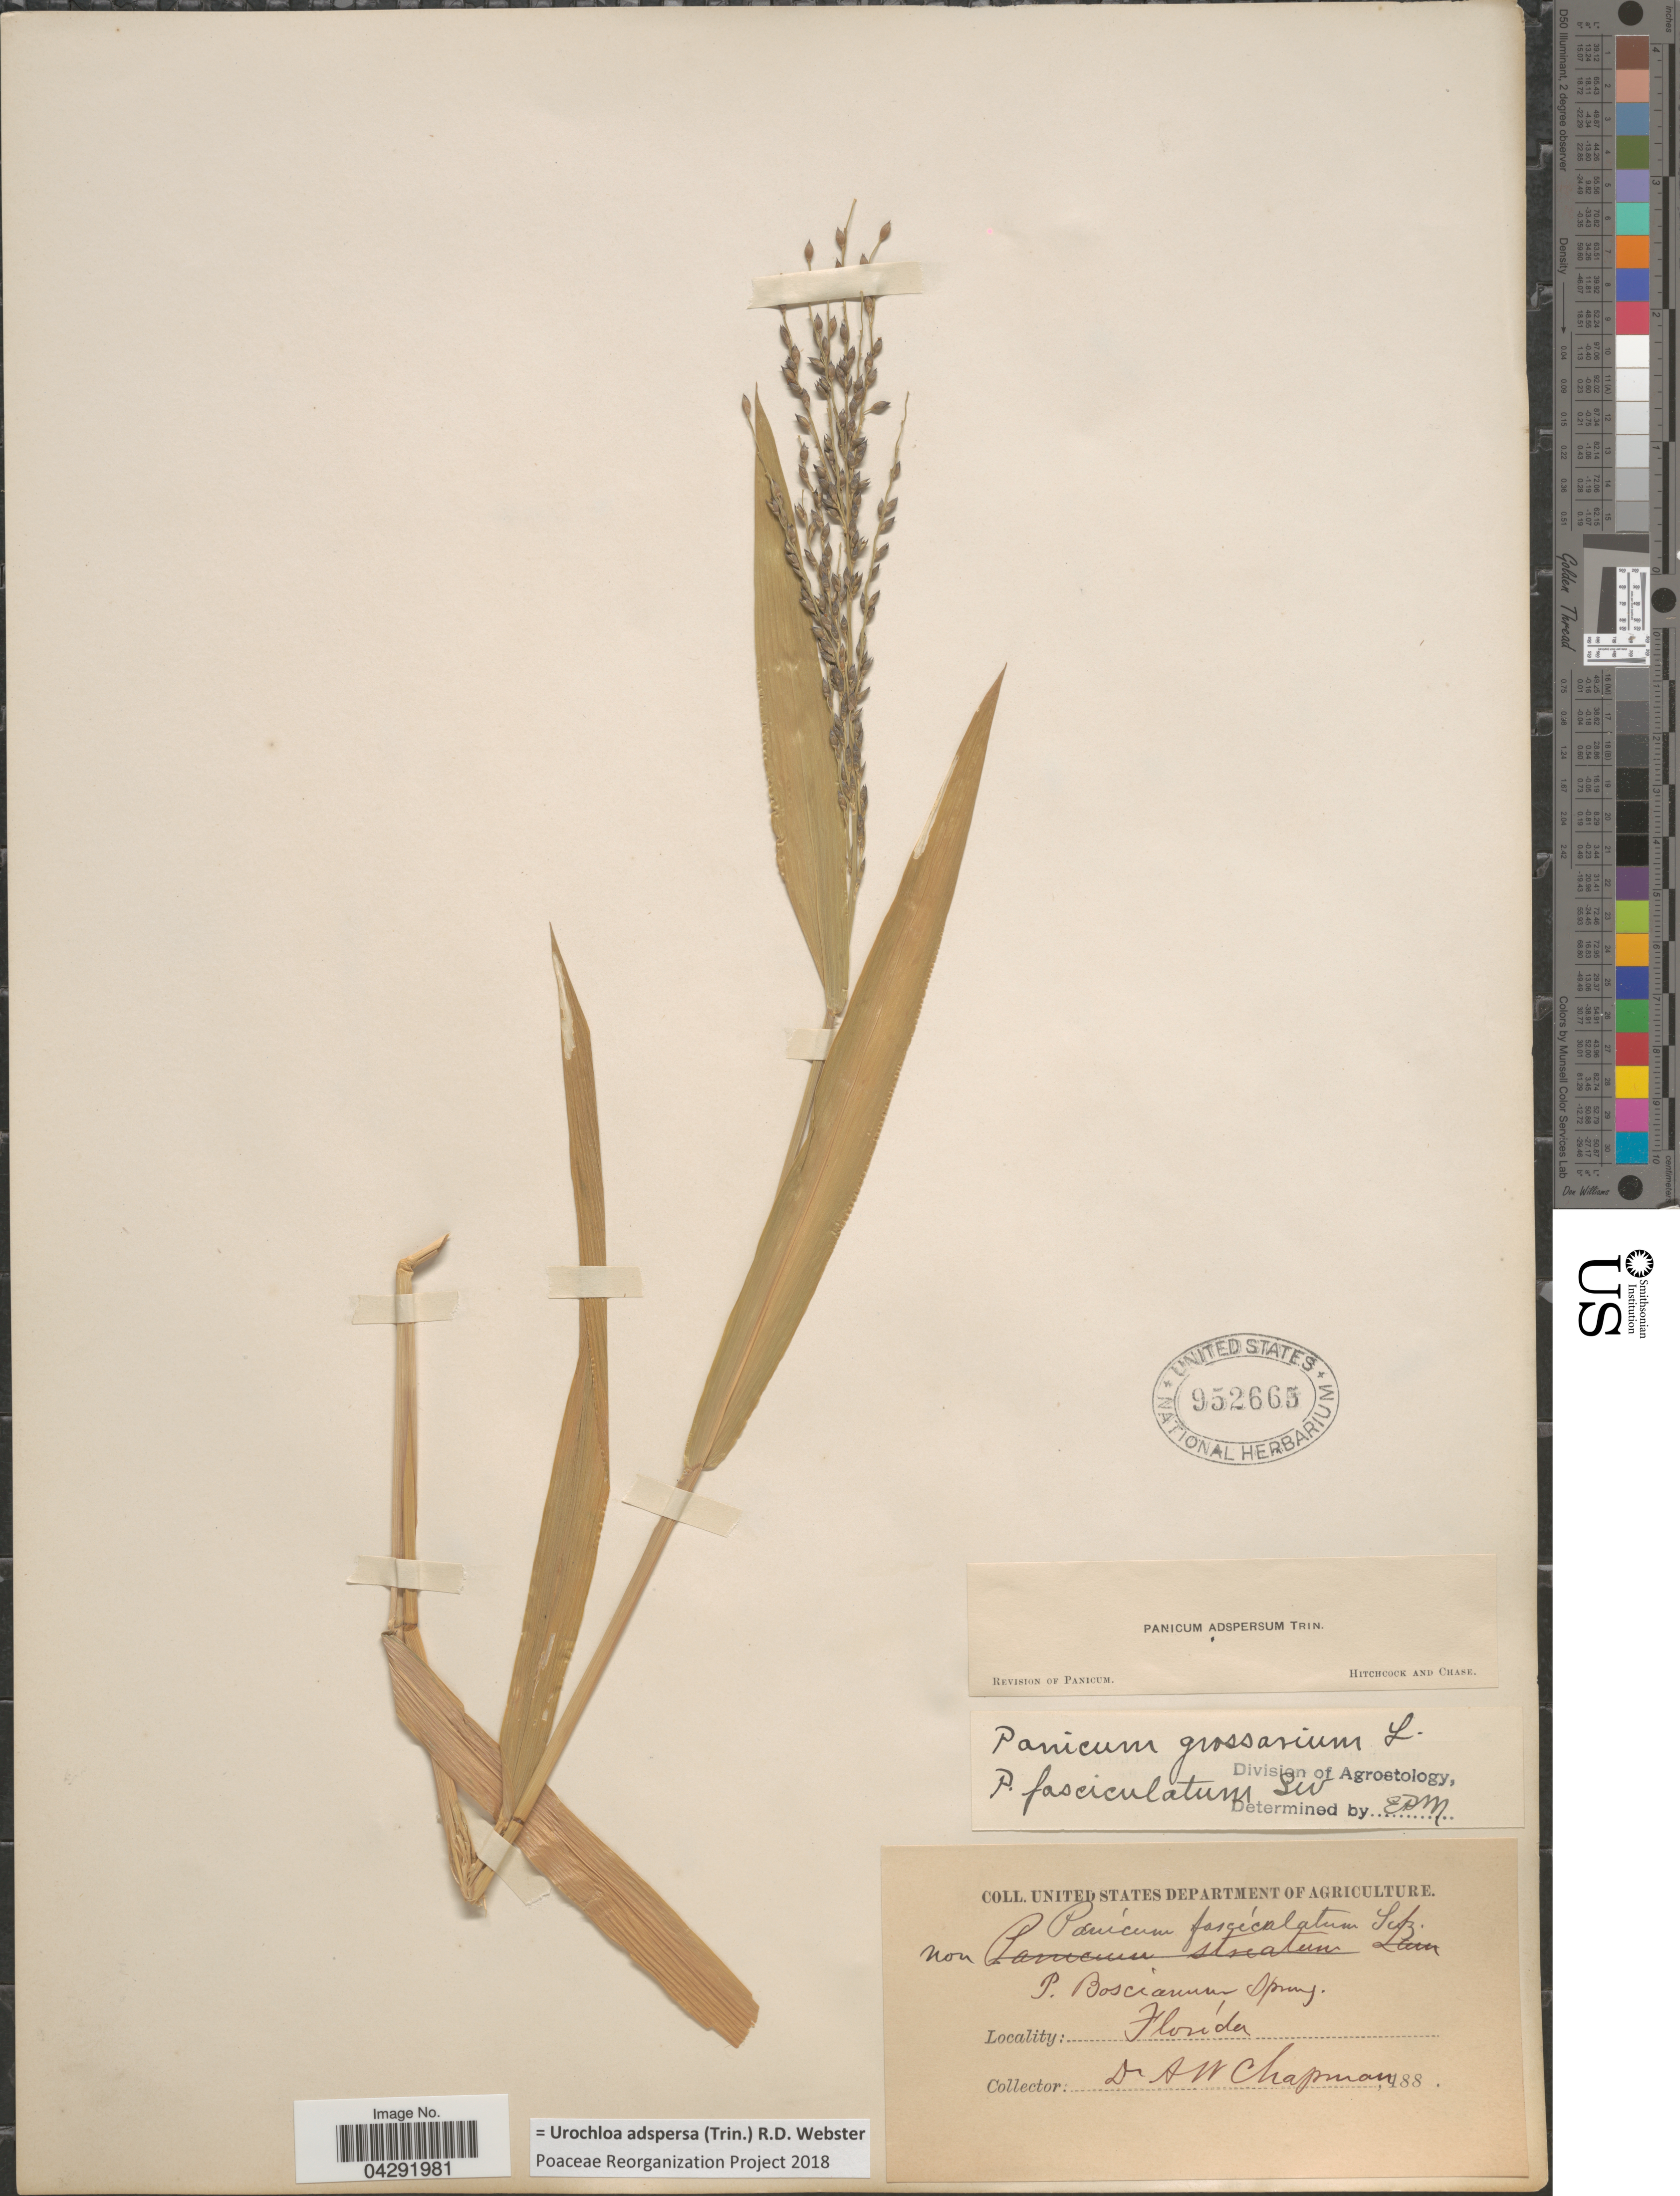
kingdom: Plantae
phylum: Tracheophyta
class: Liliopsida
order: Poales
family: Poaceae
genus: Urochloa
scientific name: Urochloa adspersa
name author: (Trin.) R.D. Webster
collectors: A. W. Chapman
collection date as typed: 188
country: United States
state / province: Florida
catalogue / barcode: US 952665